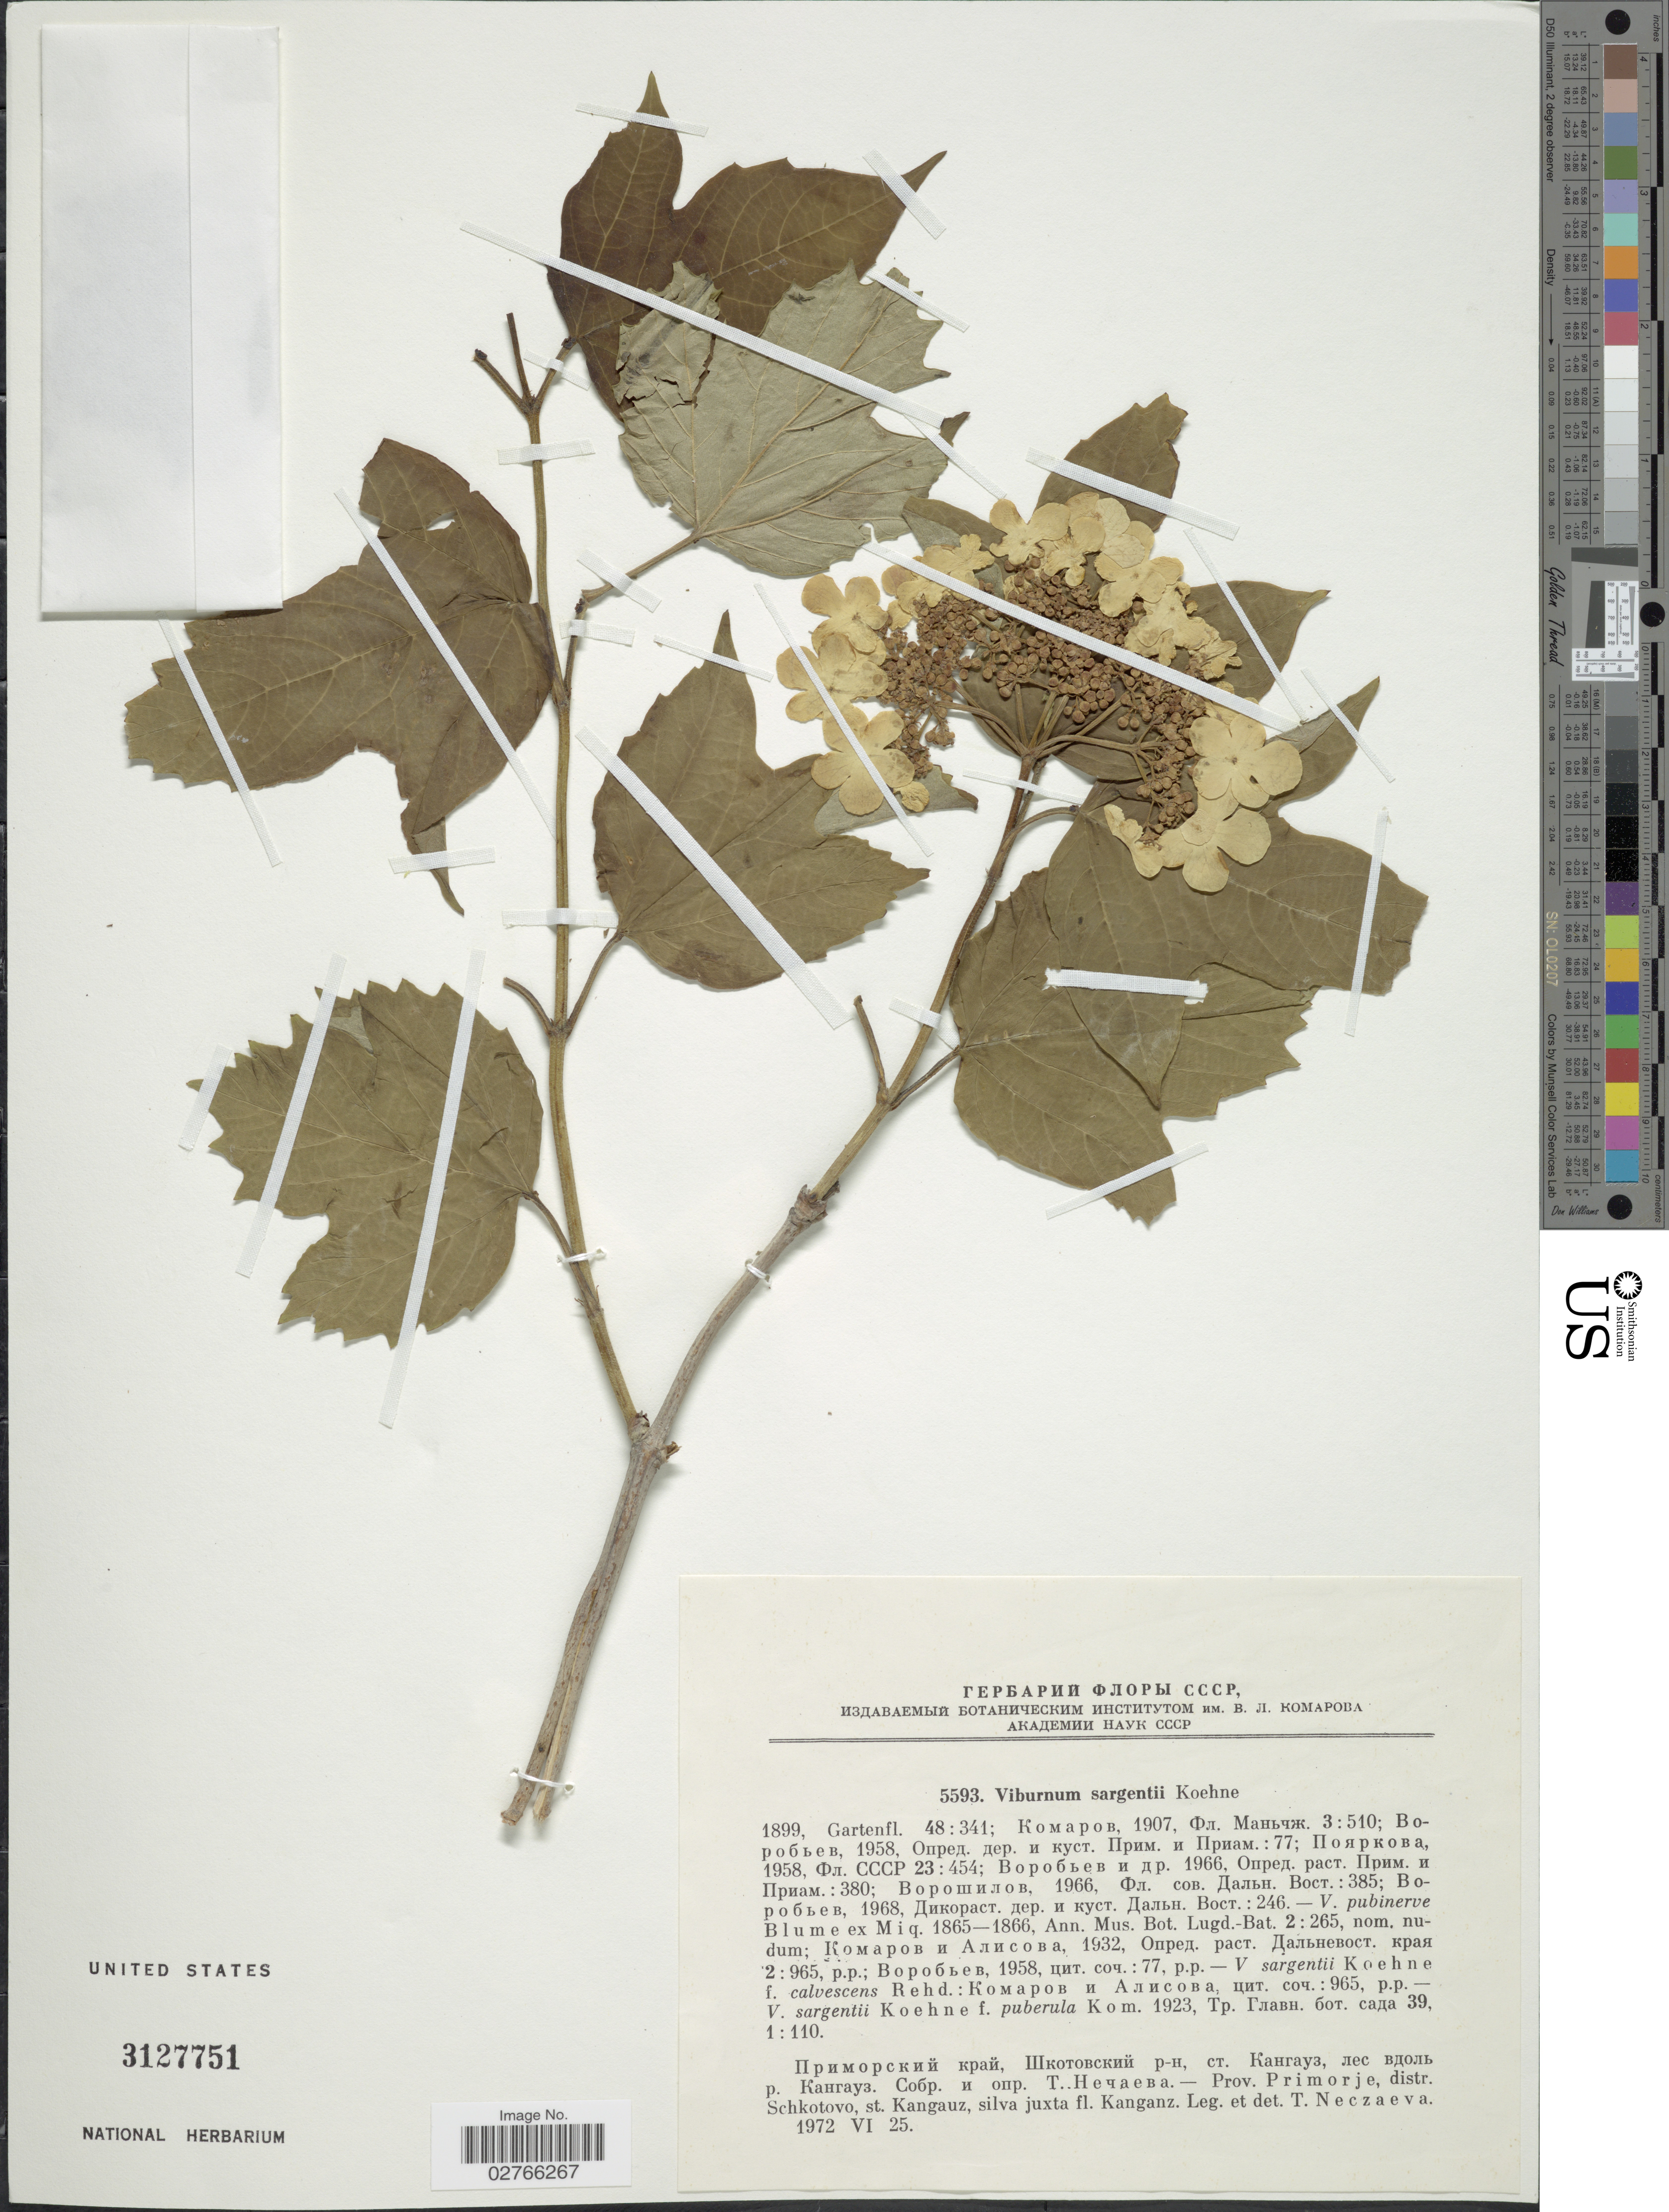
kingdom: Plantae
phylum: Tracheophyta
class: Magnoliopsida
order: Dipsacales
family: Viburnaceae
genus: Viburnum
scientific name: Viburnum opulus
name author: L.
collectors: T. Neczaeva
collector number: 5593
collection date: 1972-06-25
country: Russian Federation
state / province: Primorsky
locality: Prov. Primorje, distr. Schkotovo, st. Kangauz, silva juxta fl. Kanganz.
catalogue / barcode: US 3127751